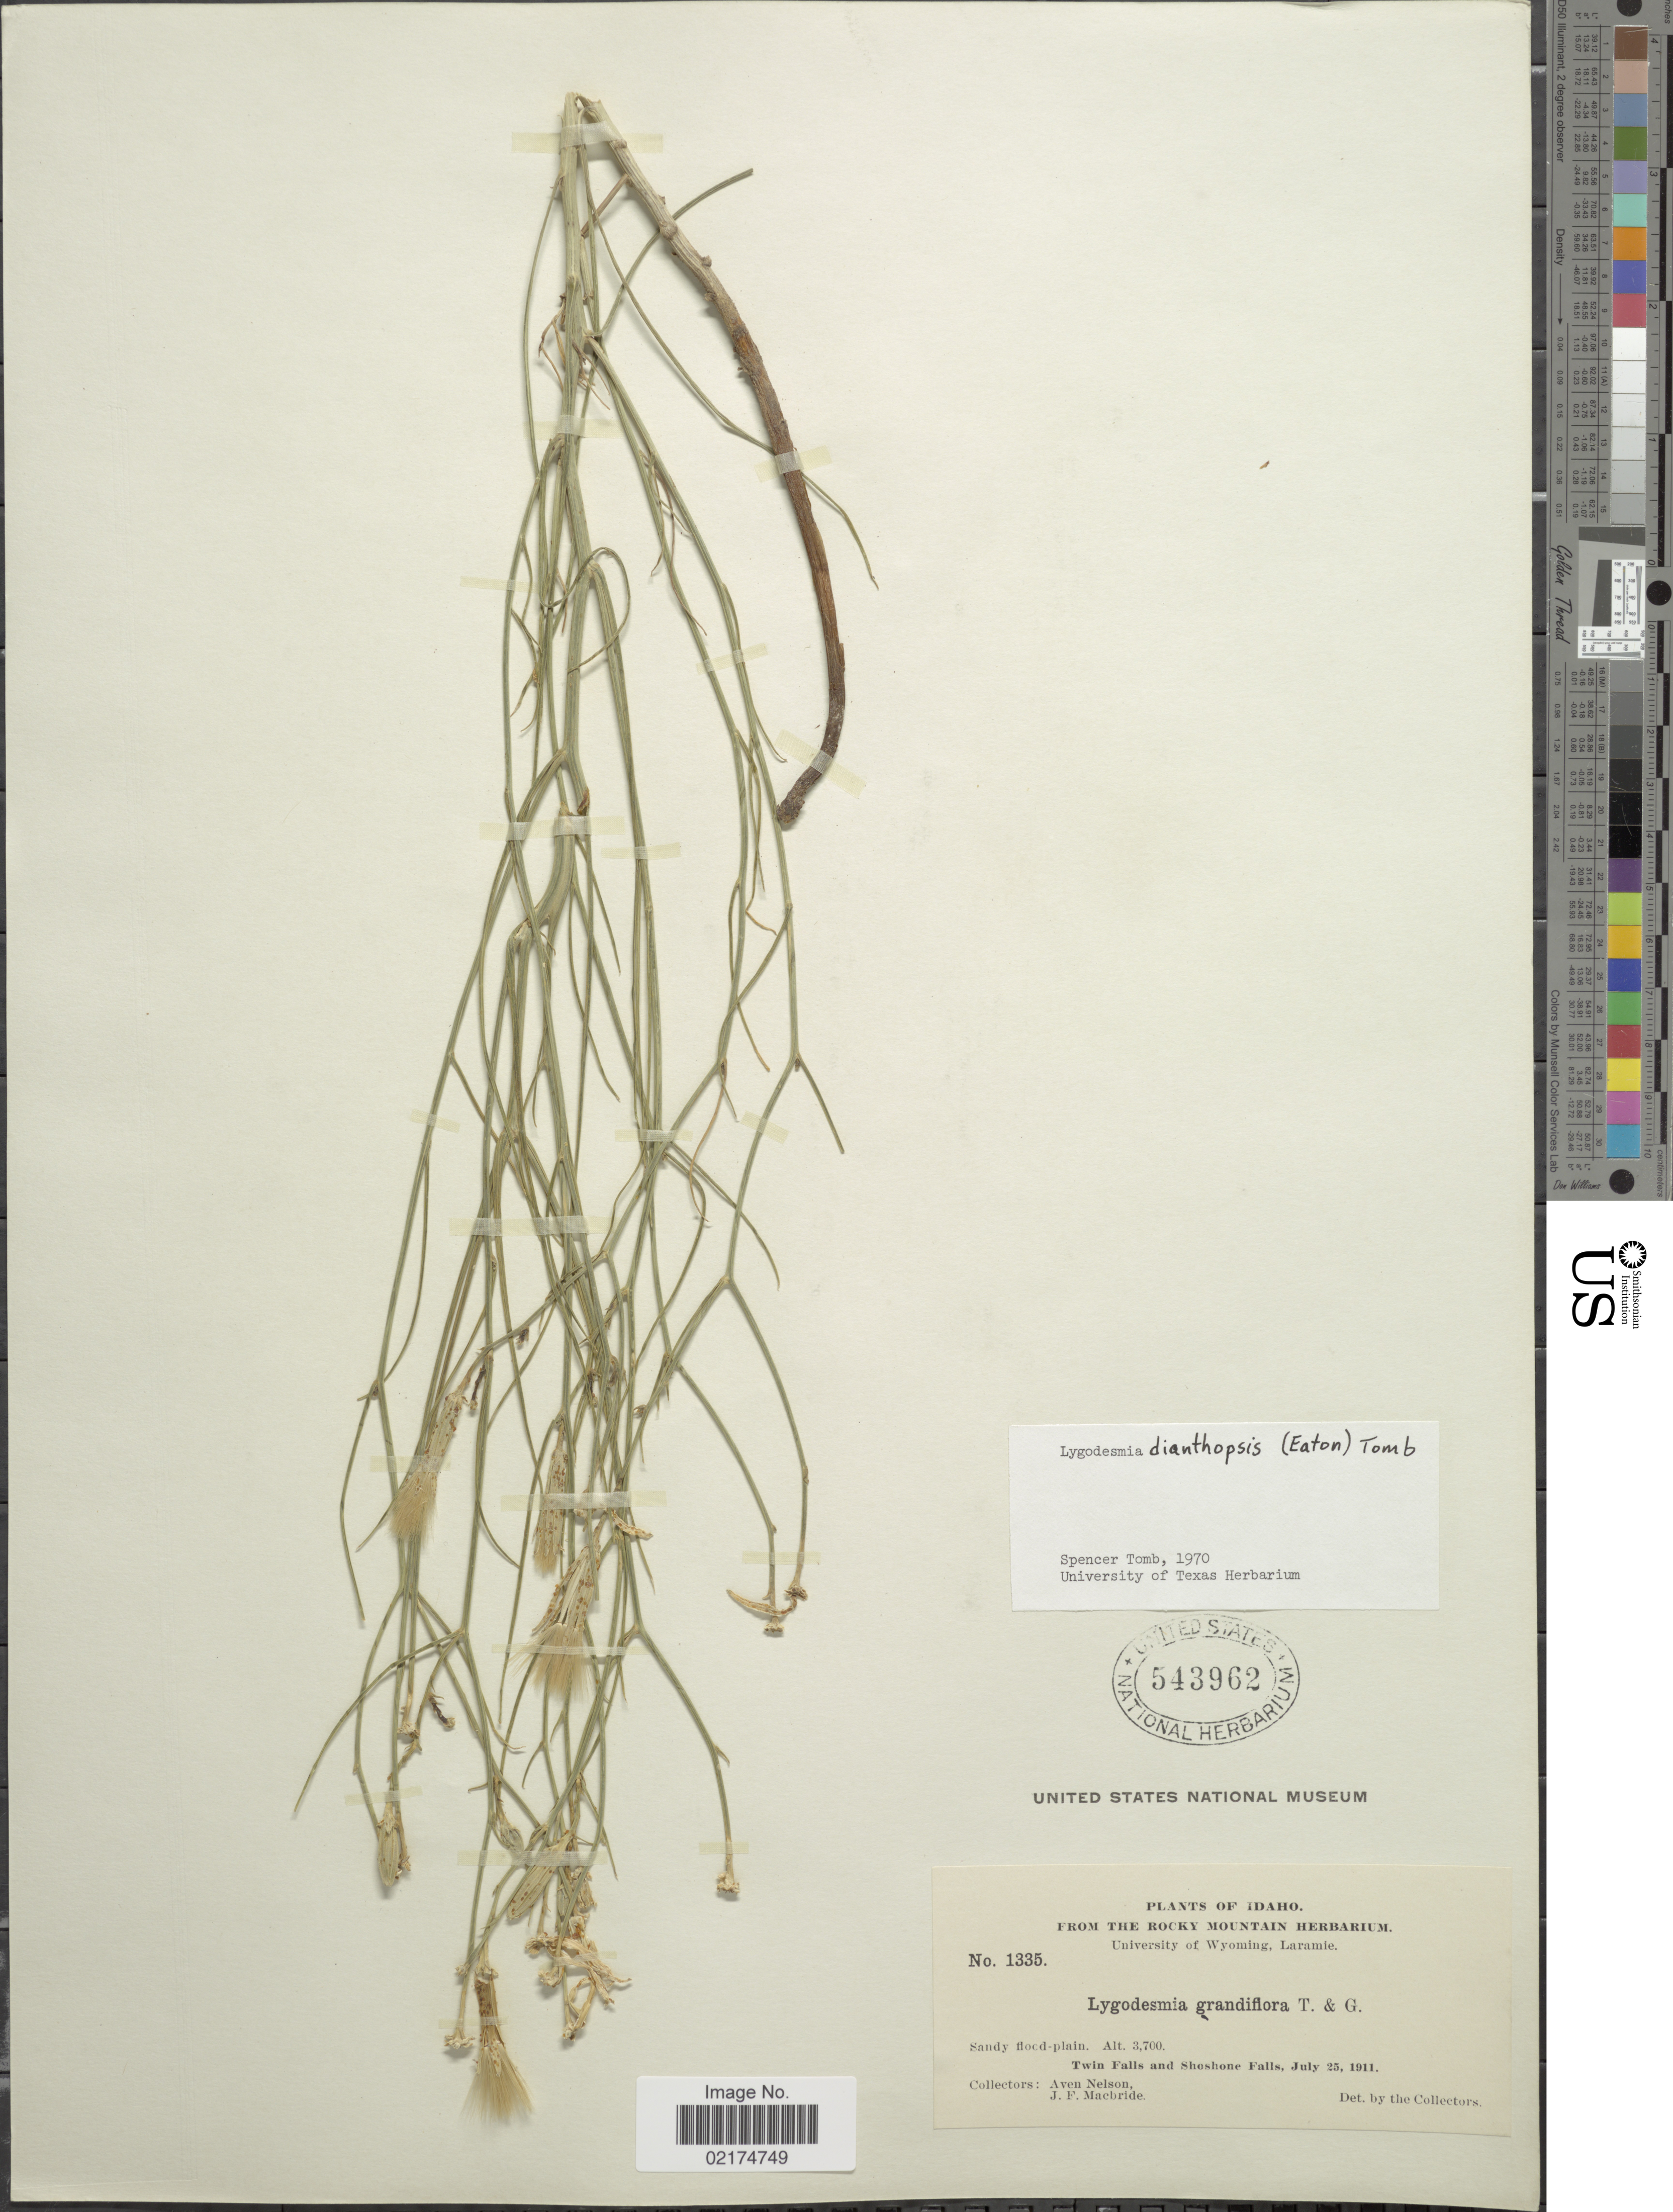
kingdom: Plantae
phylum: Tracheophyta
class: Magnoliopsida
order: Asterales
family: Asteraceae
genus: Lygodesmia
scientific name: Lygodesmia grandiflora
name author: Torr. & A. Gray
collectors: A. Nelson & J. F. Macbride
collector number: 1335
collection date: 1911-07-25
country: United States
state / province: Idaho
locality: Twin Falls and Shoshone Falls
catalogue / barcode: US 543962